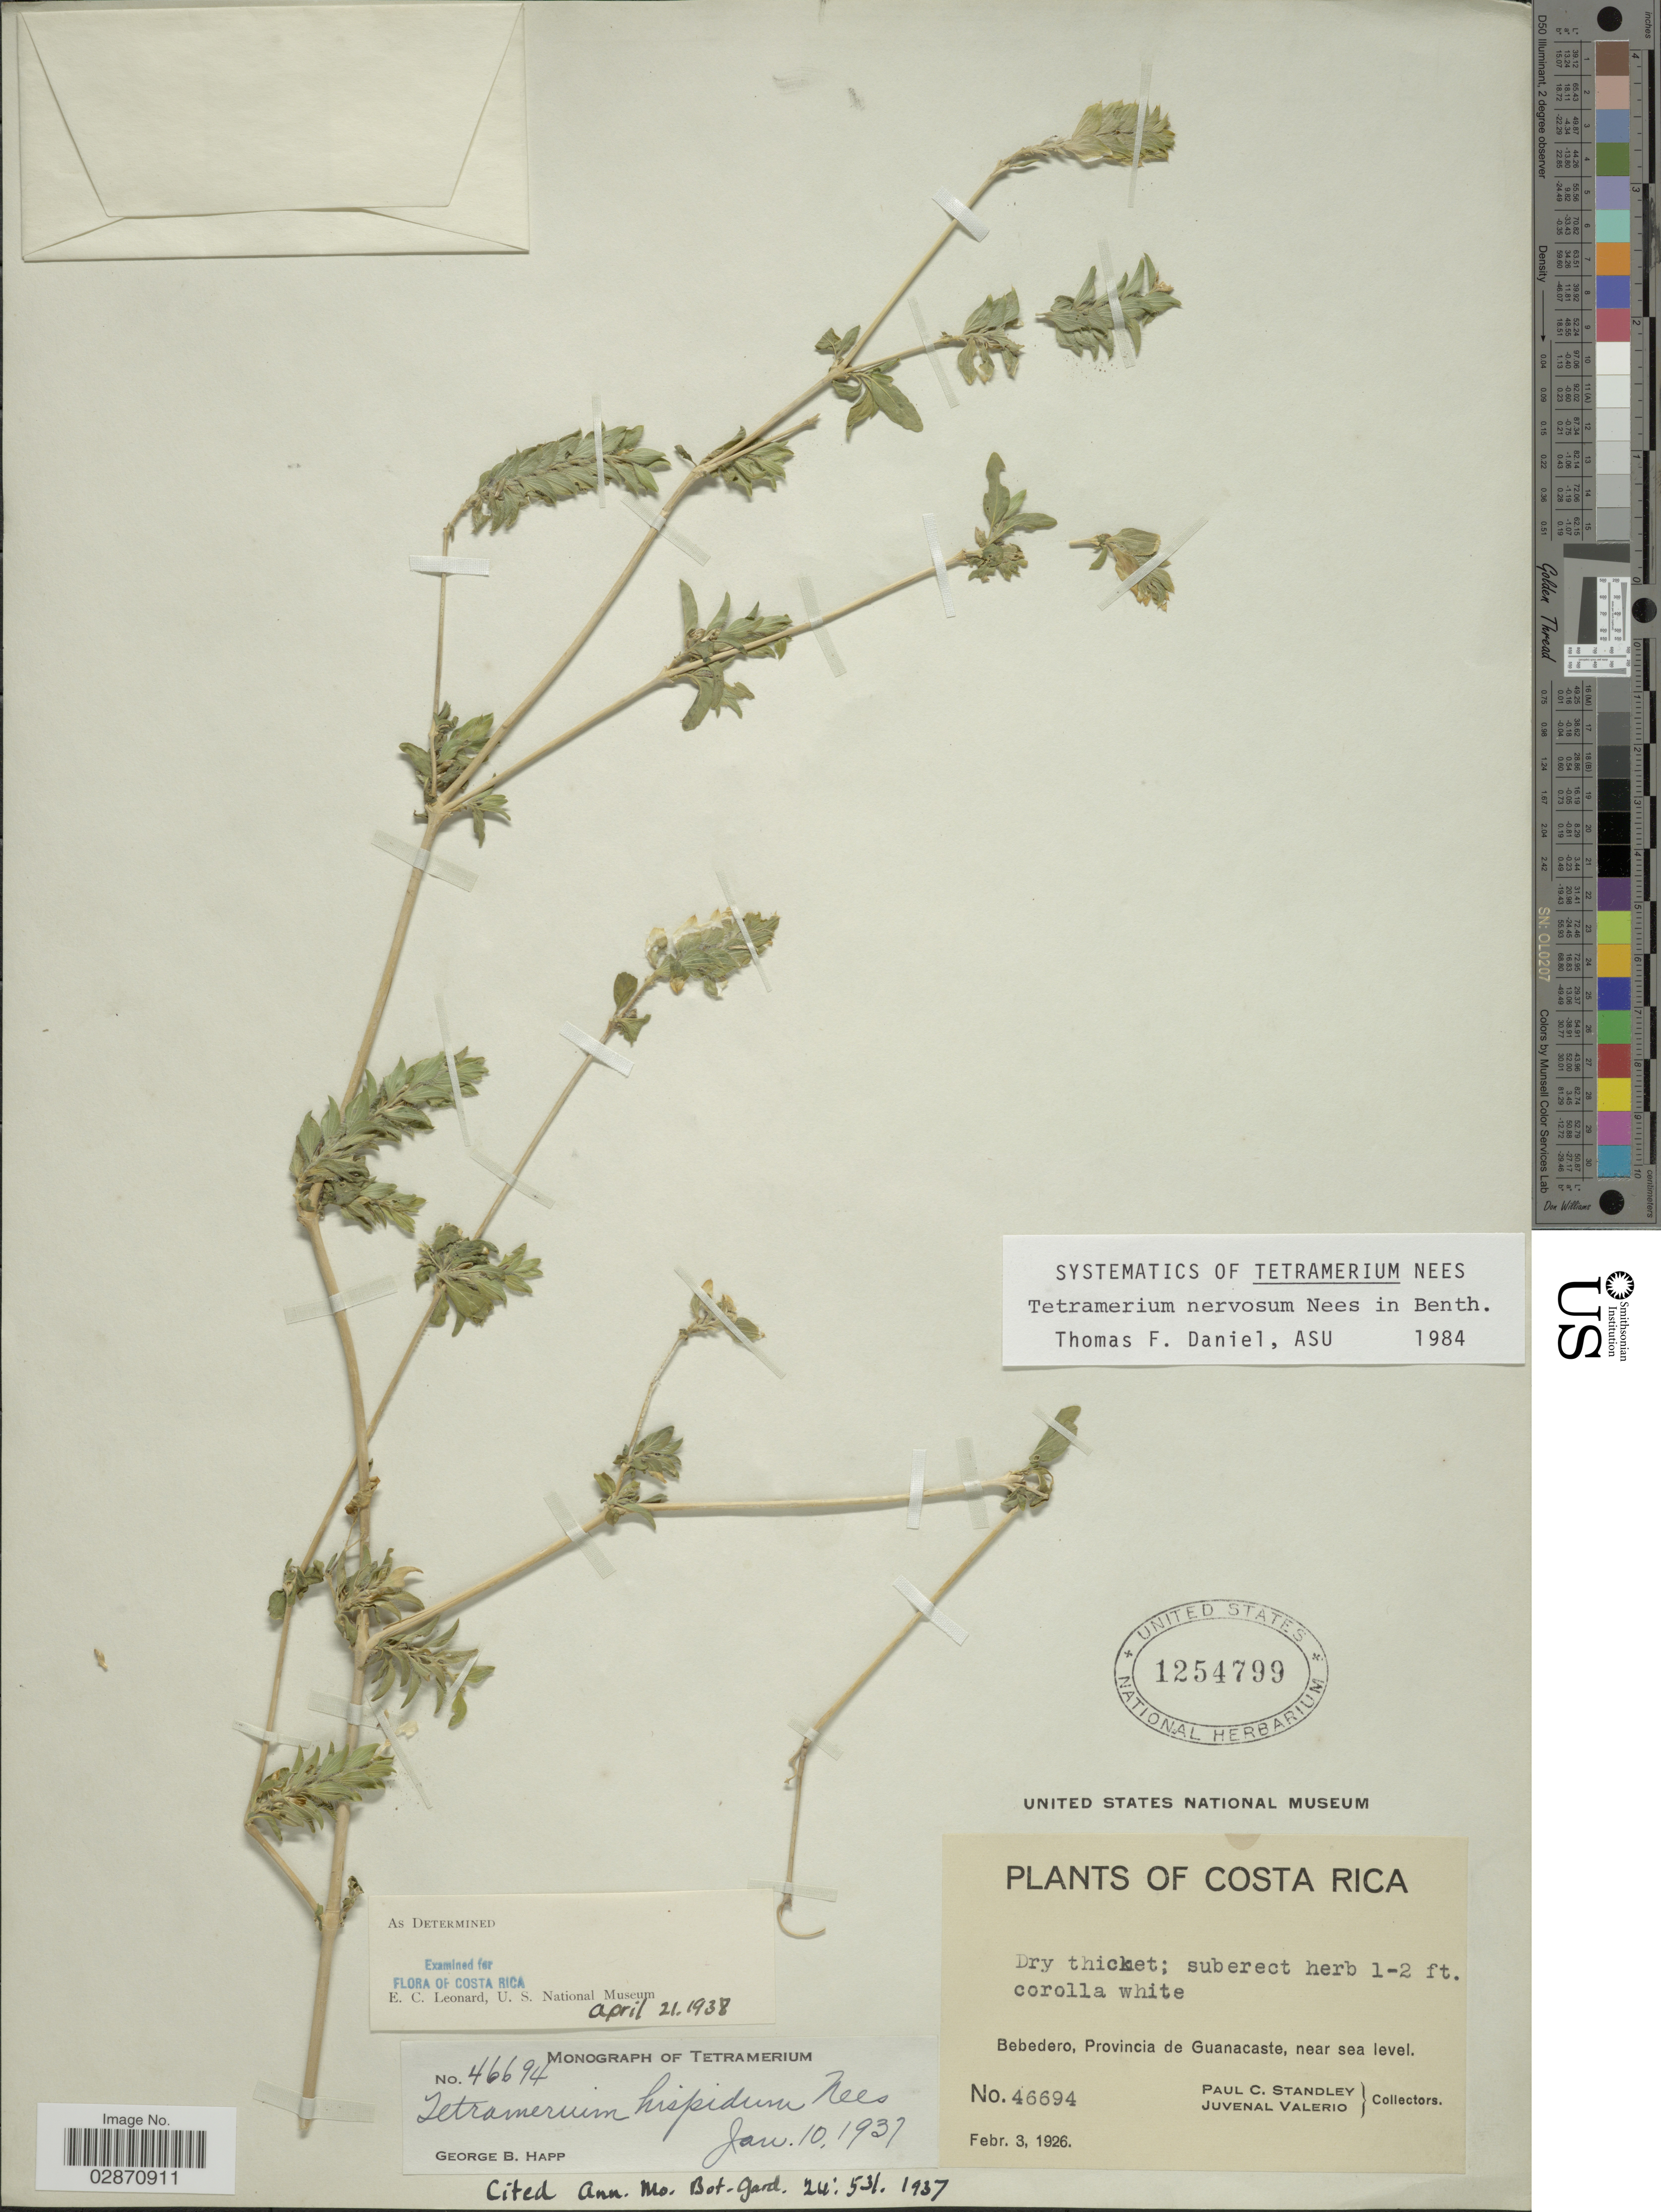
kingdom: Plantae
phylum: Tracheophyta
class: Magnoliopsida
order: Lamiales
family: Acanthaceae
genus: Tetramerium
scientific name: Tetramerium nervosum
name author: Nees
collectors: P. C. Standley & J. Valerio R.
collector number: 46694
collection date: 1926-02-03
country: Costa Rica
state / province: Guanacaste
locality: Bebedero.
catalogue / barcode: US 1254799